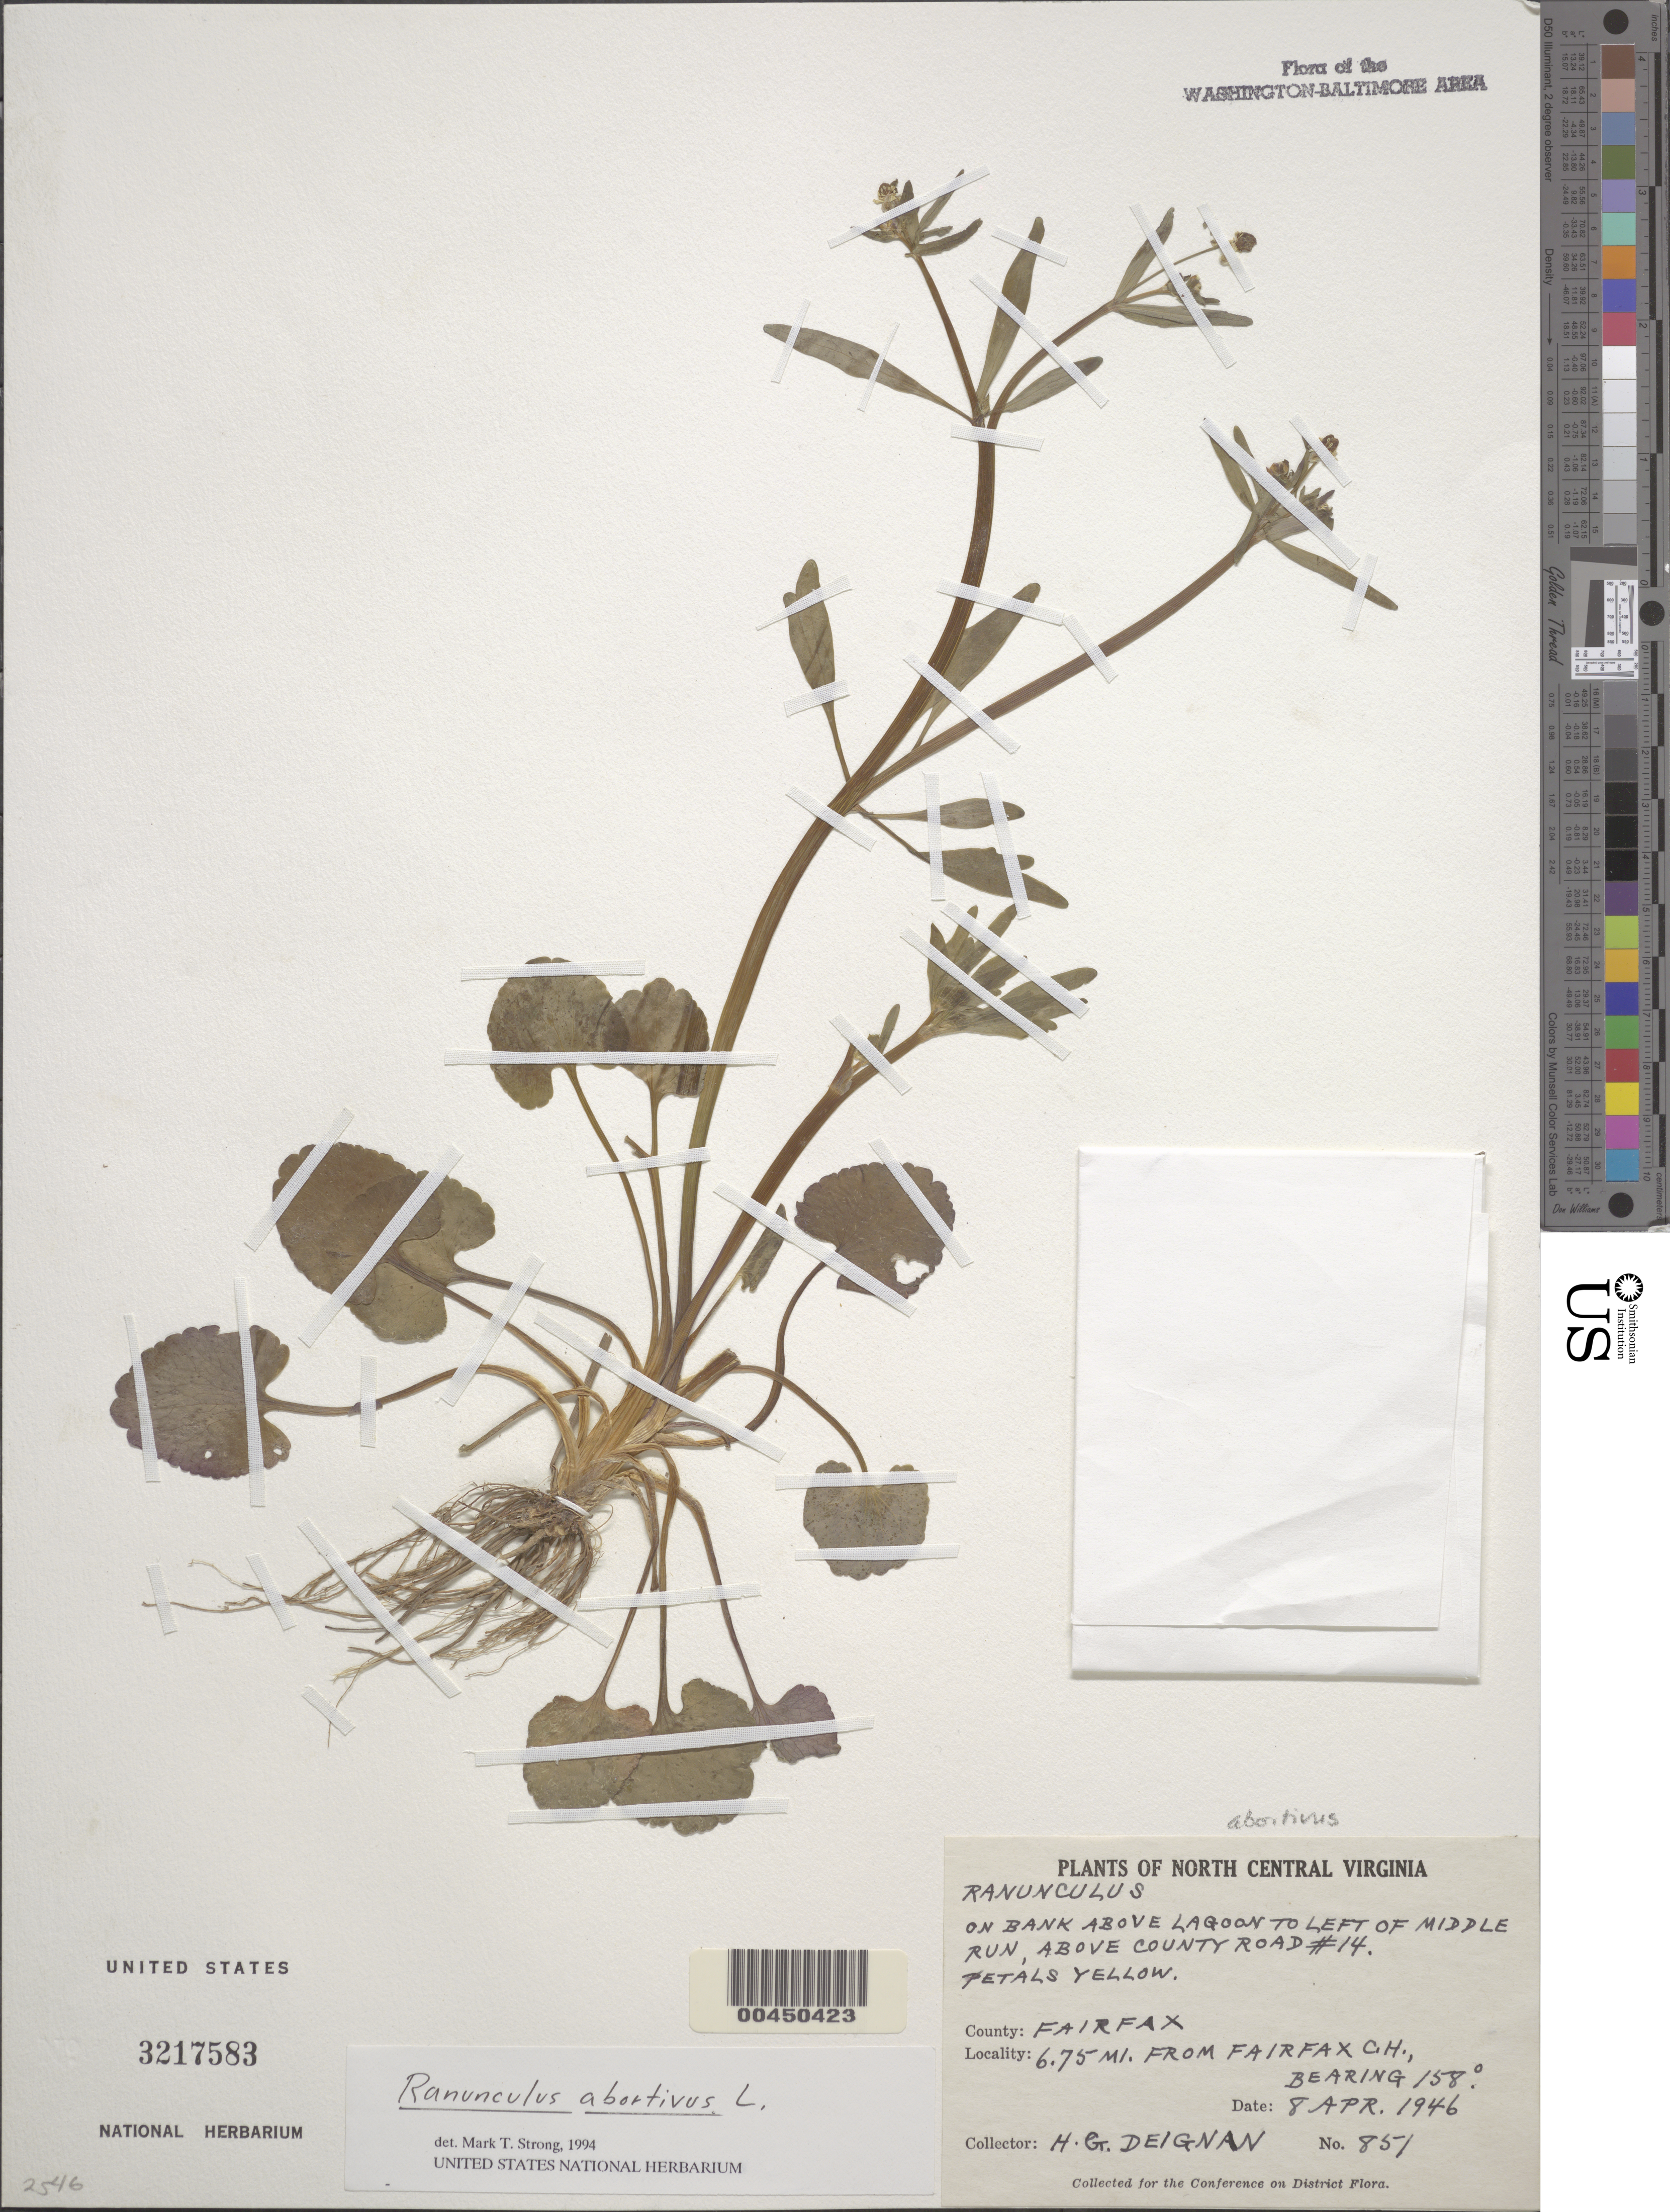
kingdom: Plantae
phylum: Tracheophyta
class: Magnoliopsida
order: Ranunculales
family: Ranunculaceae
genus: Ranunculus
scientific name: Ranunculus abortivus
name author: L.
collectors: H. Deignan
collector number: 851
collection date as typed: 08 Apr 1946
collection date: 1946-04-08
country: United States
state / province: Virginia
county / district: Fairfax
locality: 6.75 Mi from Fairfax Court House, Luther Hall's Farm, S side of Sidenstricker Road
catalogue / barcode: US 3217583